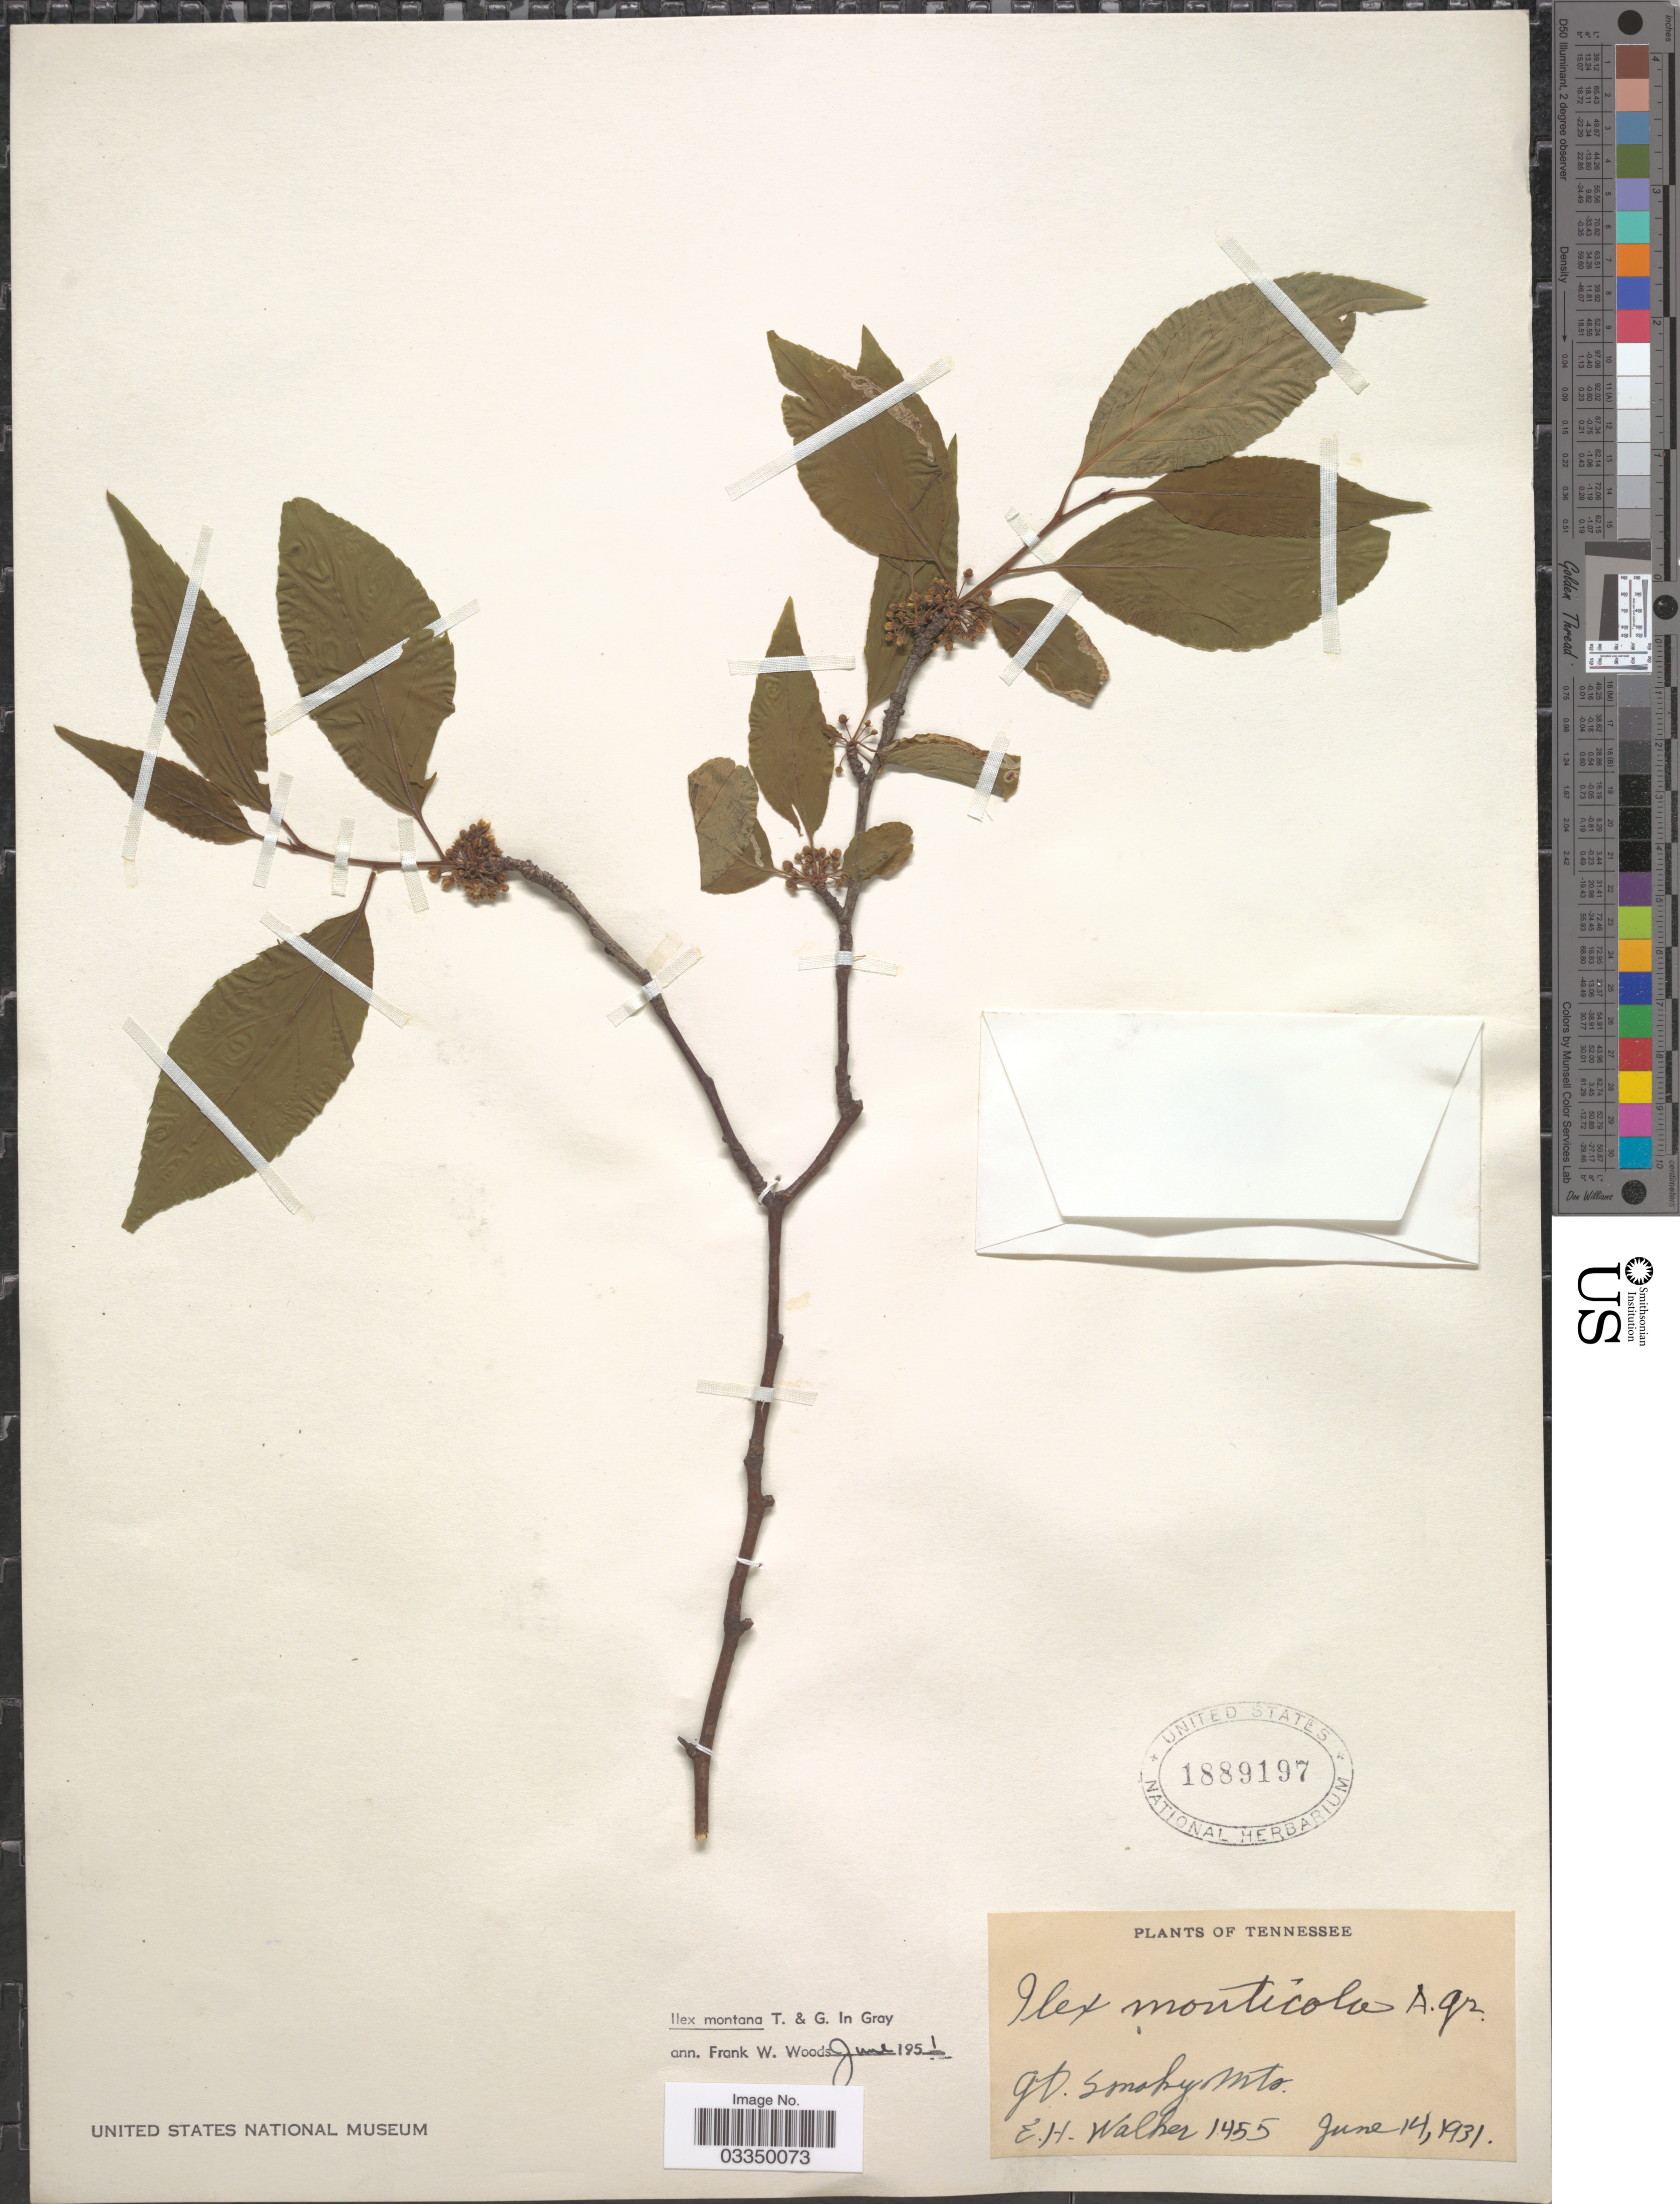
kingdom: Plantae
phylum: Tracheophyta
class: Magnoliopsida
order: Aquifoliales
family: Aquifoliaceae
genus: Ilex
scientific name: Ilex montana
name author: Torr. & A. Gray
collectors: E. H. Walker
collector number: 1455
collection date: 1931-06-14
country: United States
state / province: Tennessee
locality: Gt. Smoky Mts.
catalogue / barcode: US 1889197